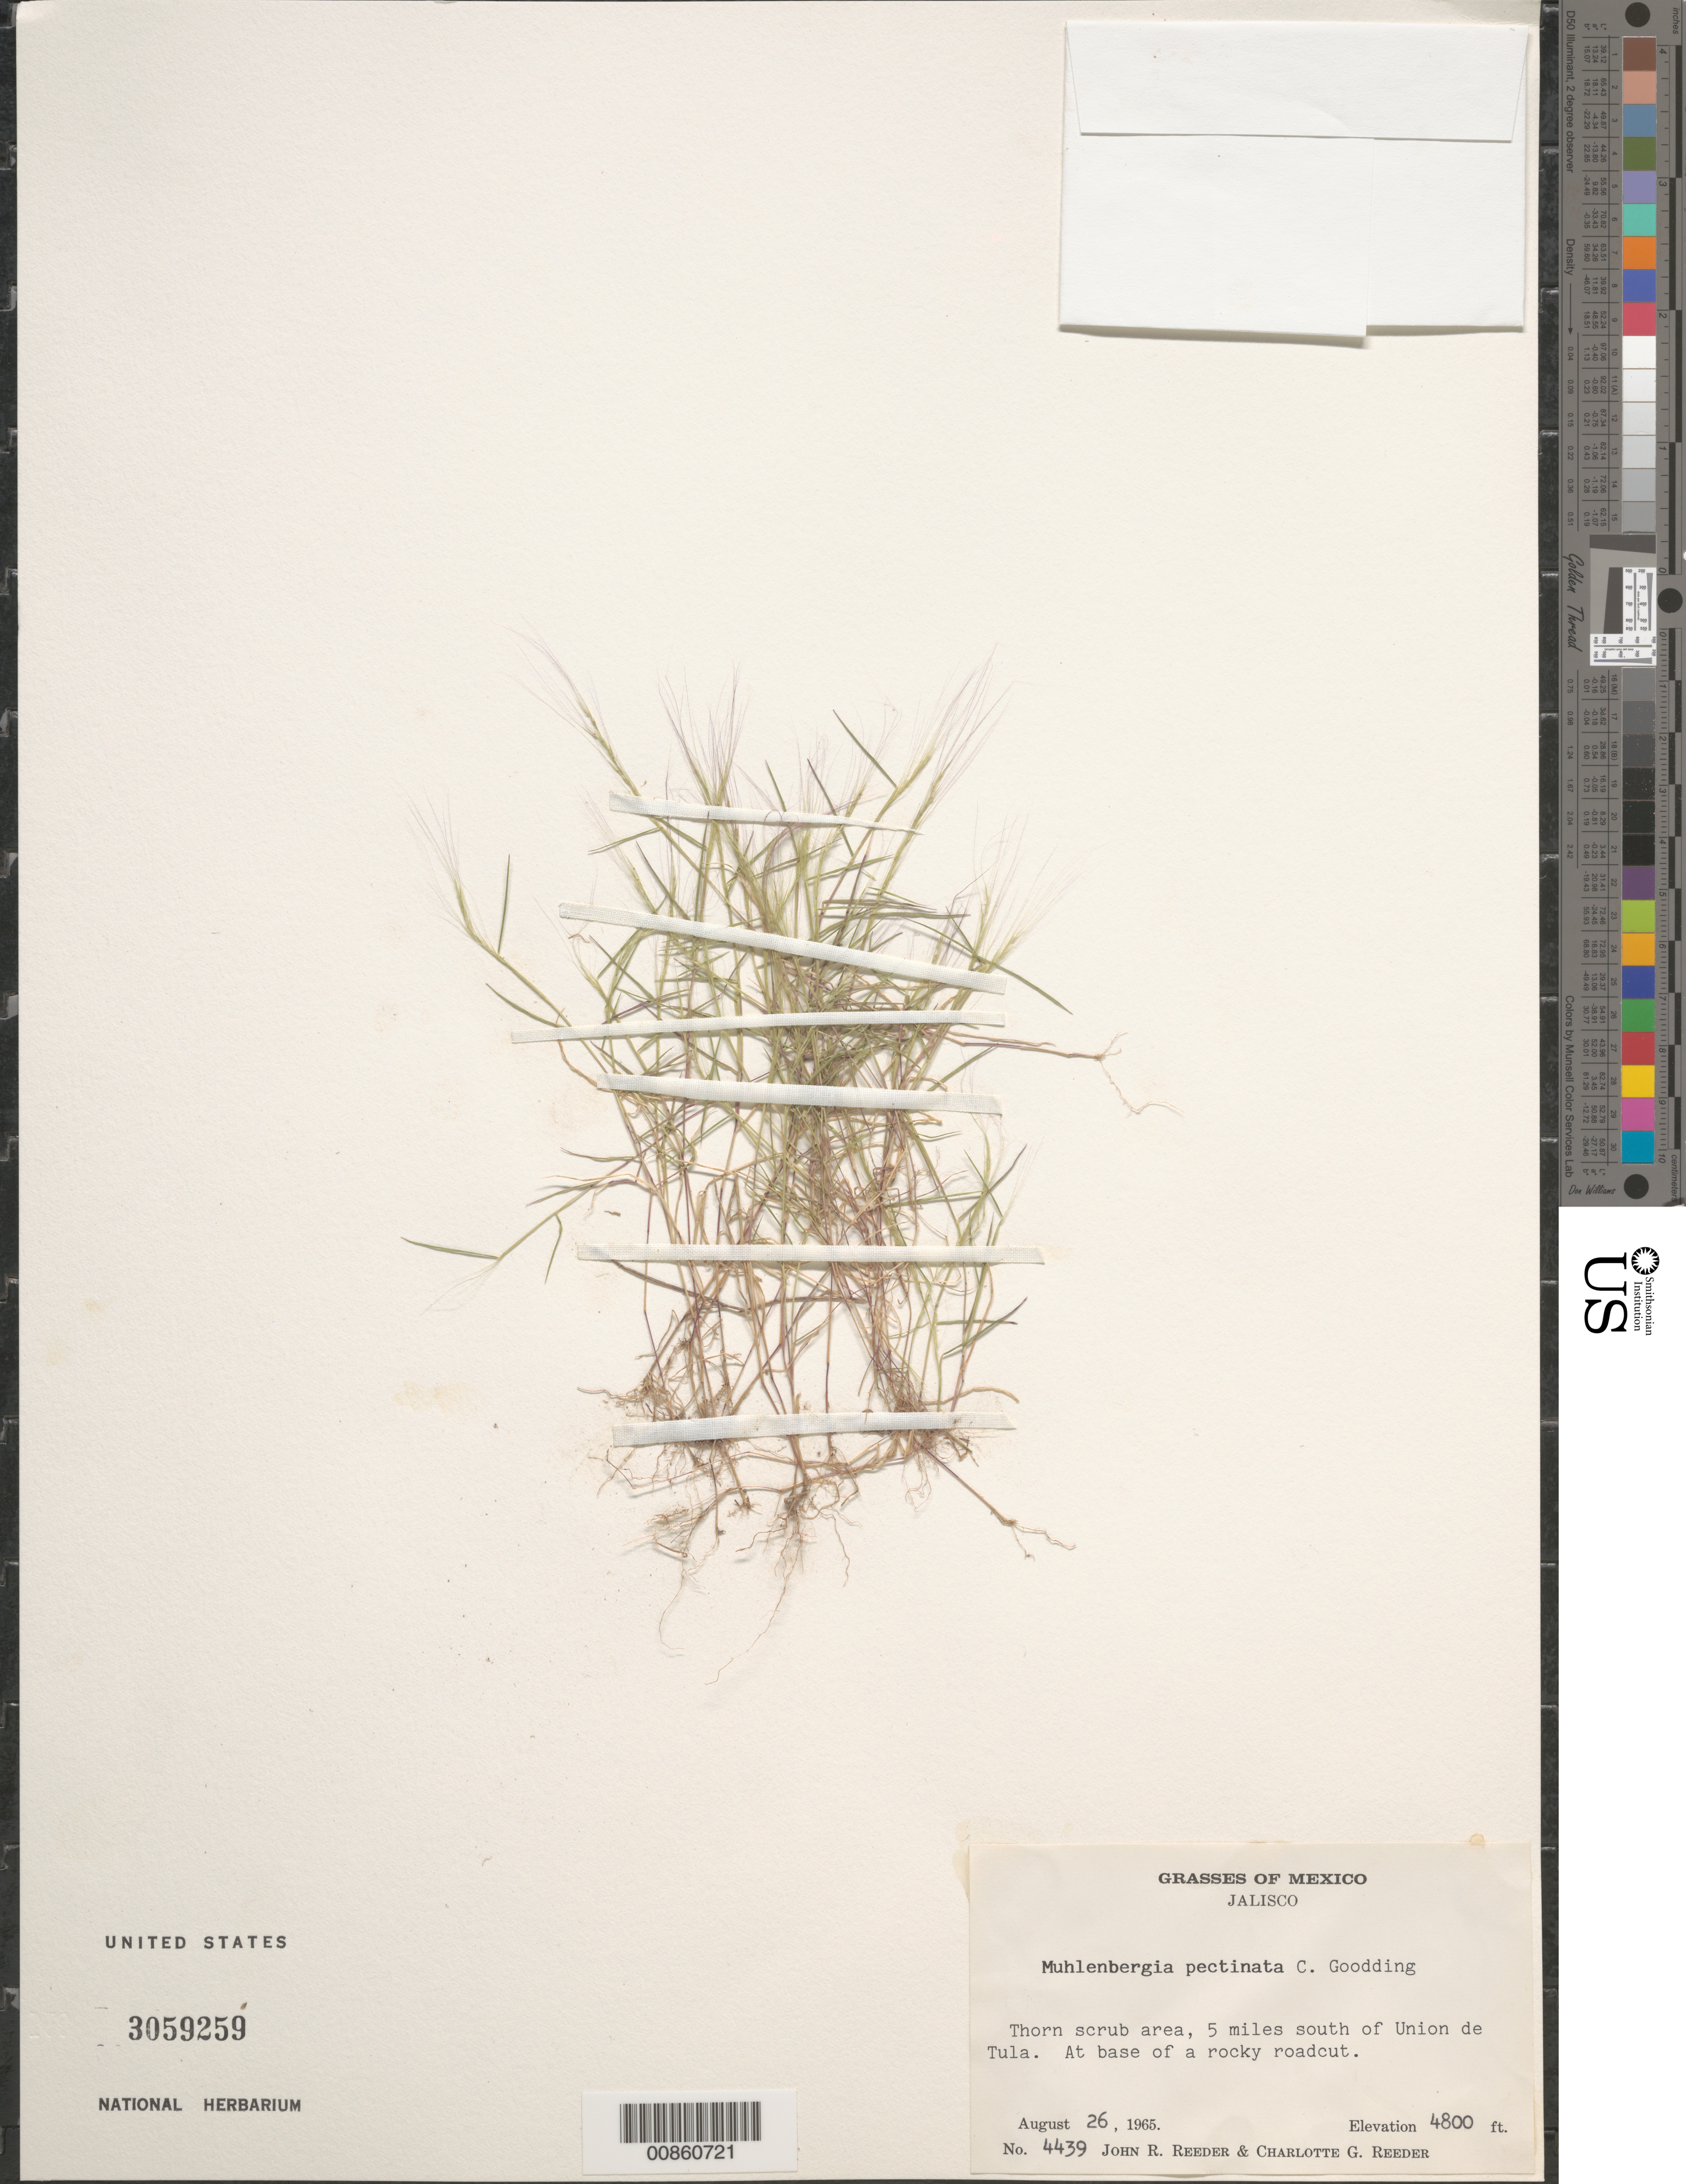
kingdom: Plantae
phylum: Tracheophyta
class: Liliopsida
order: Poales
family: Poaceae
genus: Muhlenbergia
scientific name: Muhlenbergia pectinata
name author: C.O. Goodd.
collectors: J. R. Reeder & C. G. Reeder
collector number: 4439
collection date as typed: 26 Aug 1965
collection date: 1965-08-26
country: Mexico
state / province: Jalisco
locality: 5 mi S of Union de Tula, Jal.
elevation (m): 1463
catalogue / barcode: US 3059259